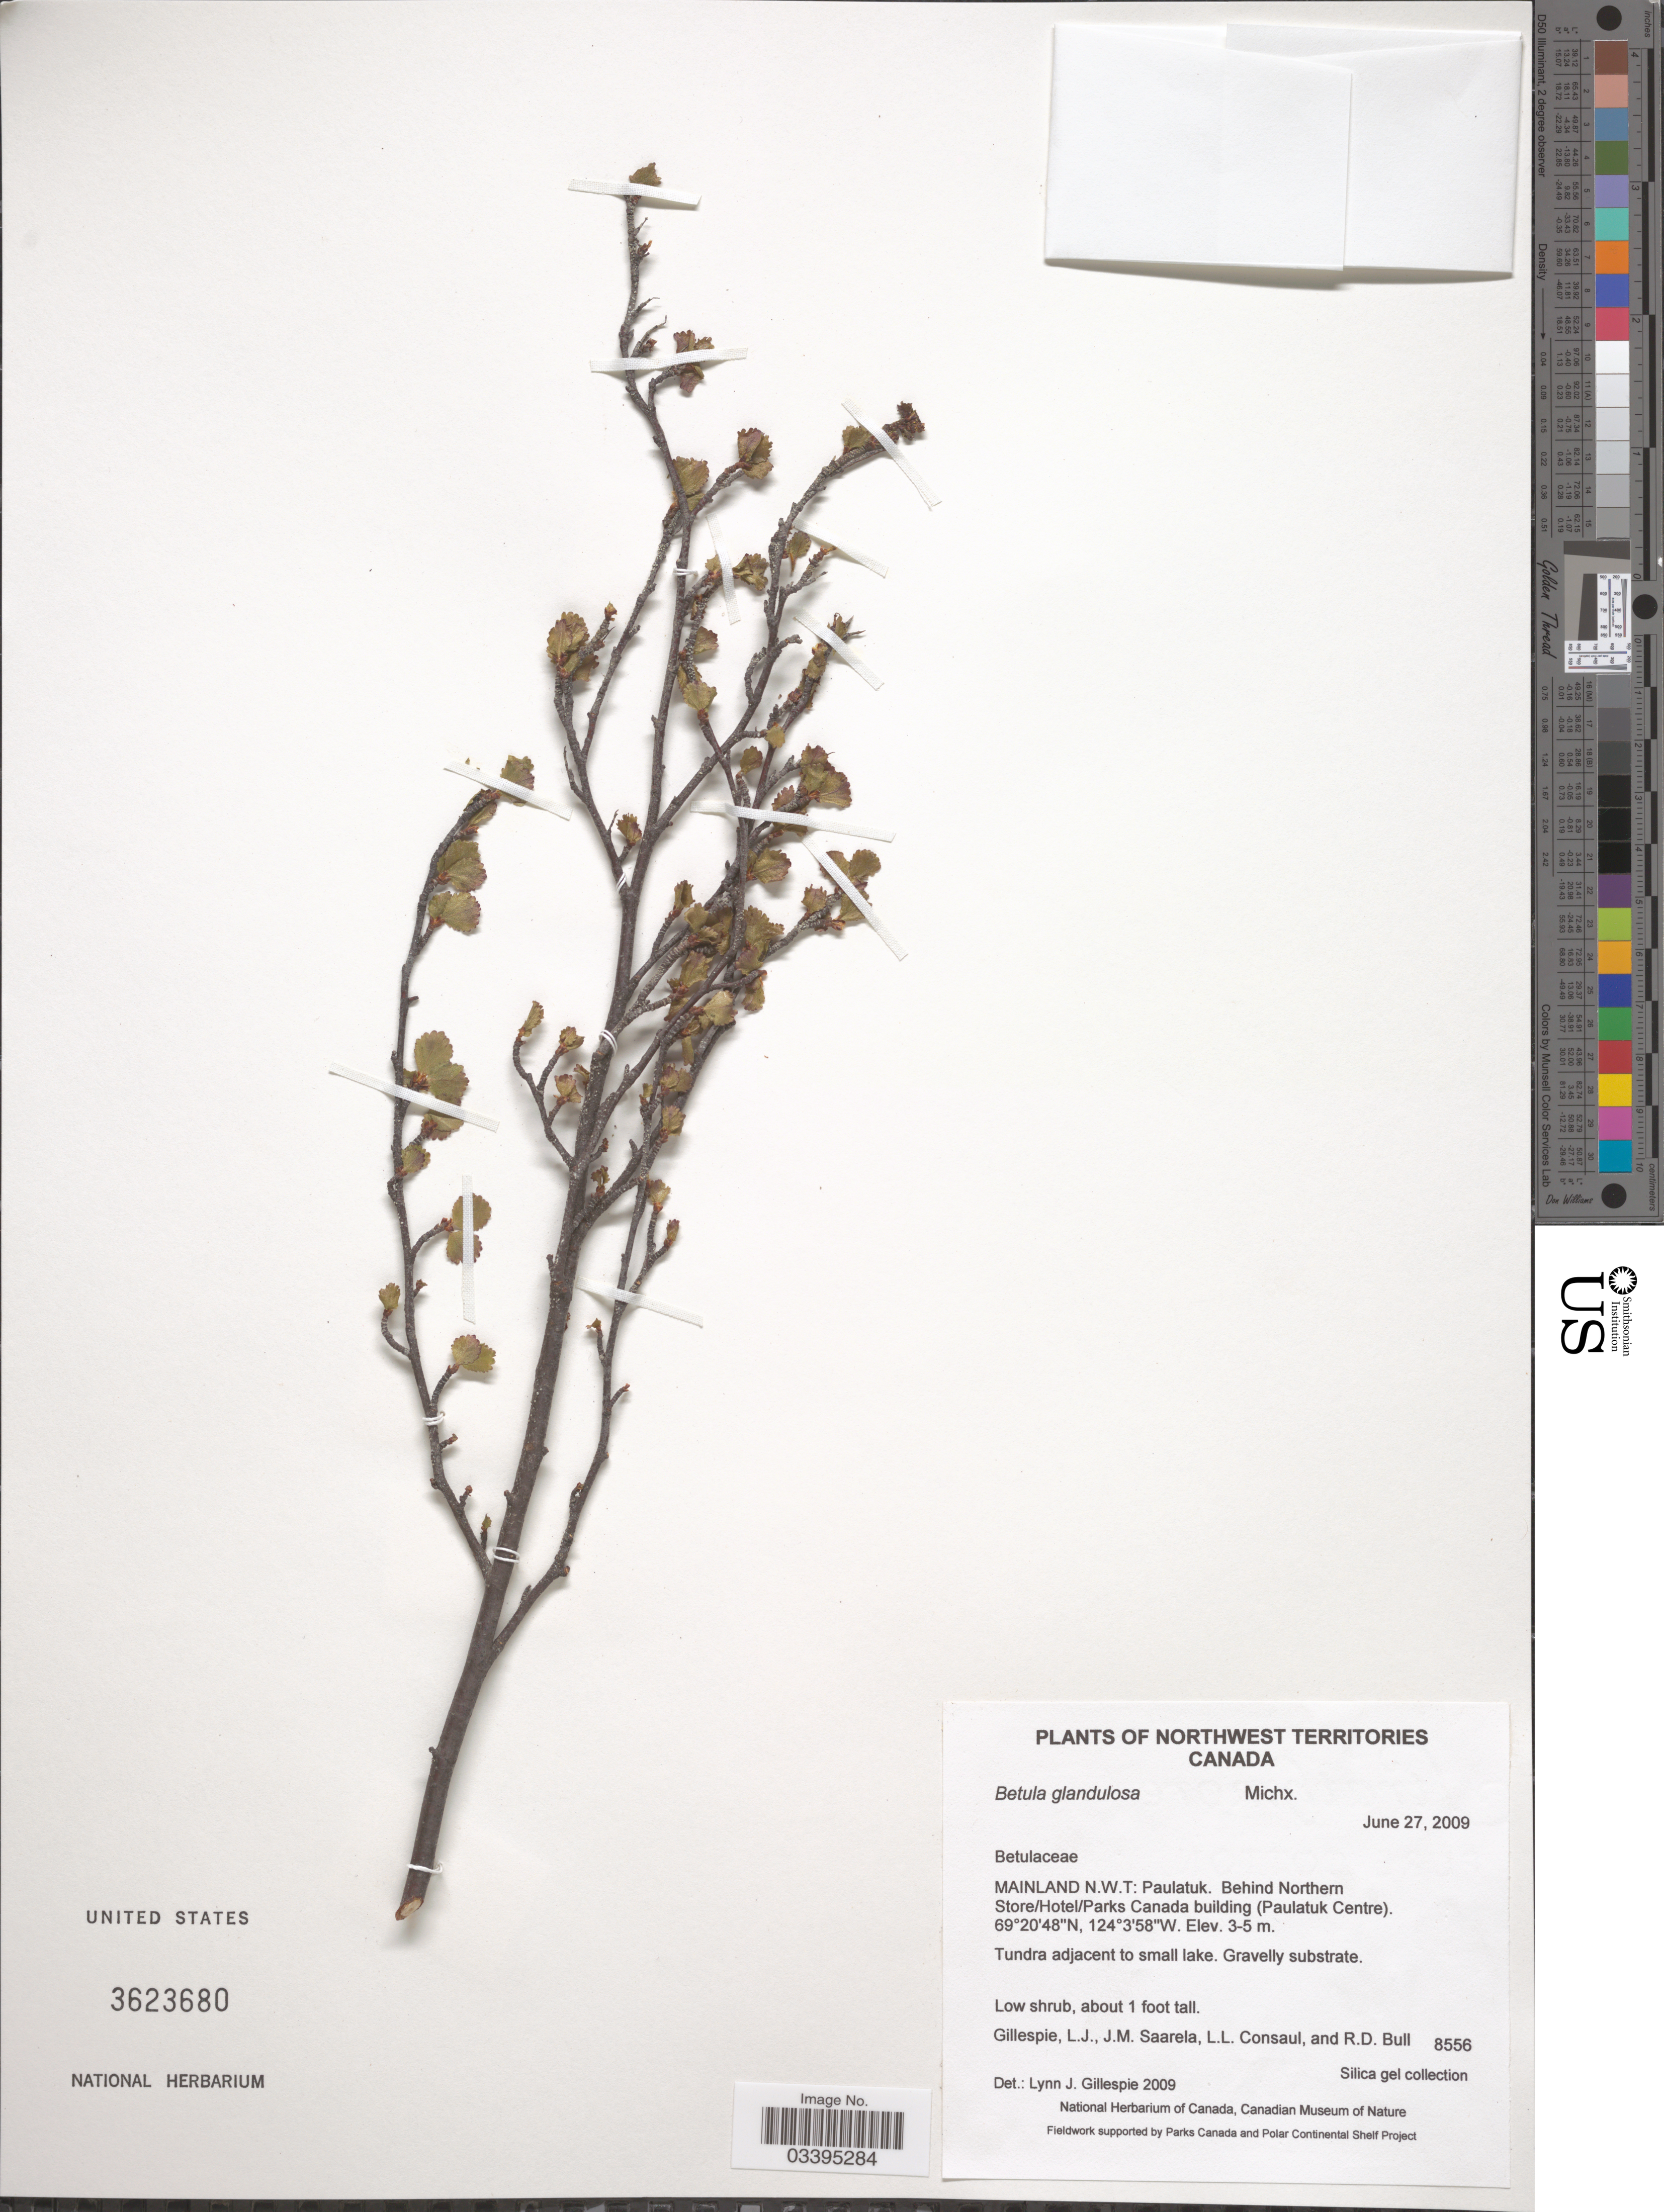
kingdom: Plantae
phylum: Tracheophyta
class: Magnoliopsida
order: Fagales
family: Betulaceae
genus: Betula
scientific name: Betula glandulosa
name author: Michx.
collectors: L. Gillespie, J. Saarela, L. Consaul & R. Bull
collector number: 8556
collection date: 2009-06-27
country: Canada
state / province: Northwest Territories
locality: Mainland N.W.T: Paulatuk. Behind Northern Store/Hotel/Parks Canada building (Paulatuk Centre).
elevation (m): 3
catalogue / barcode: US 3623680